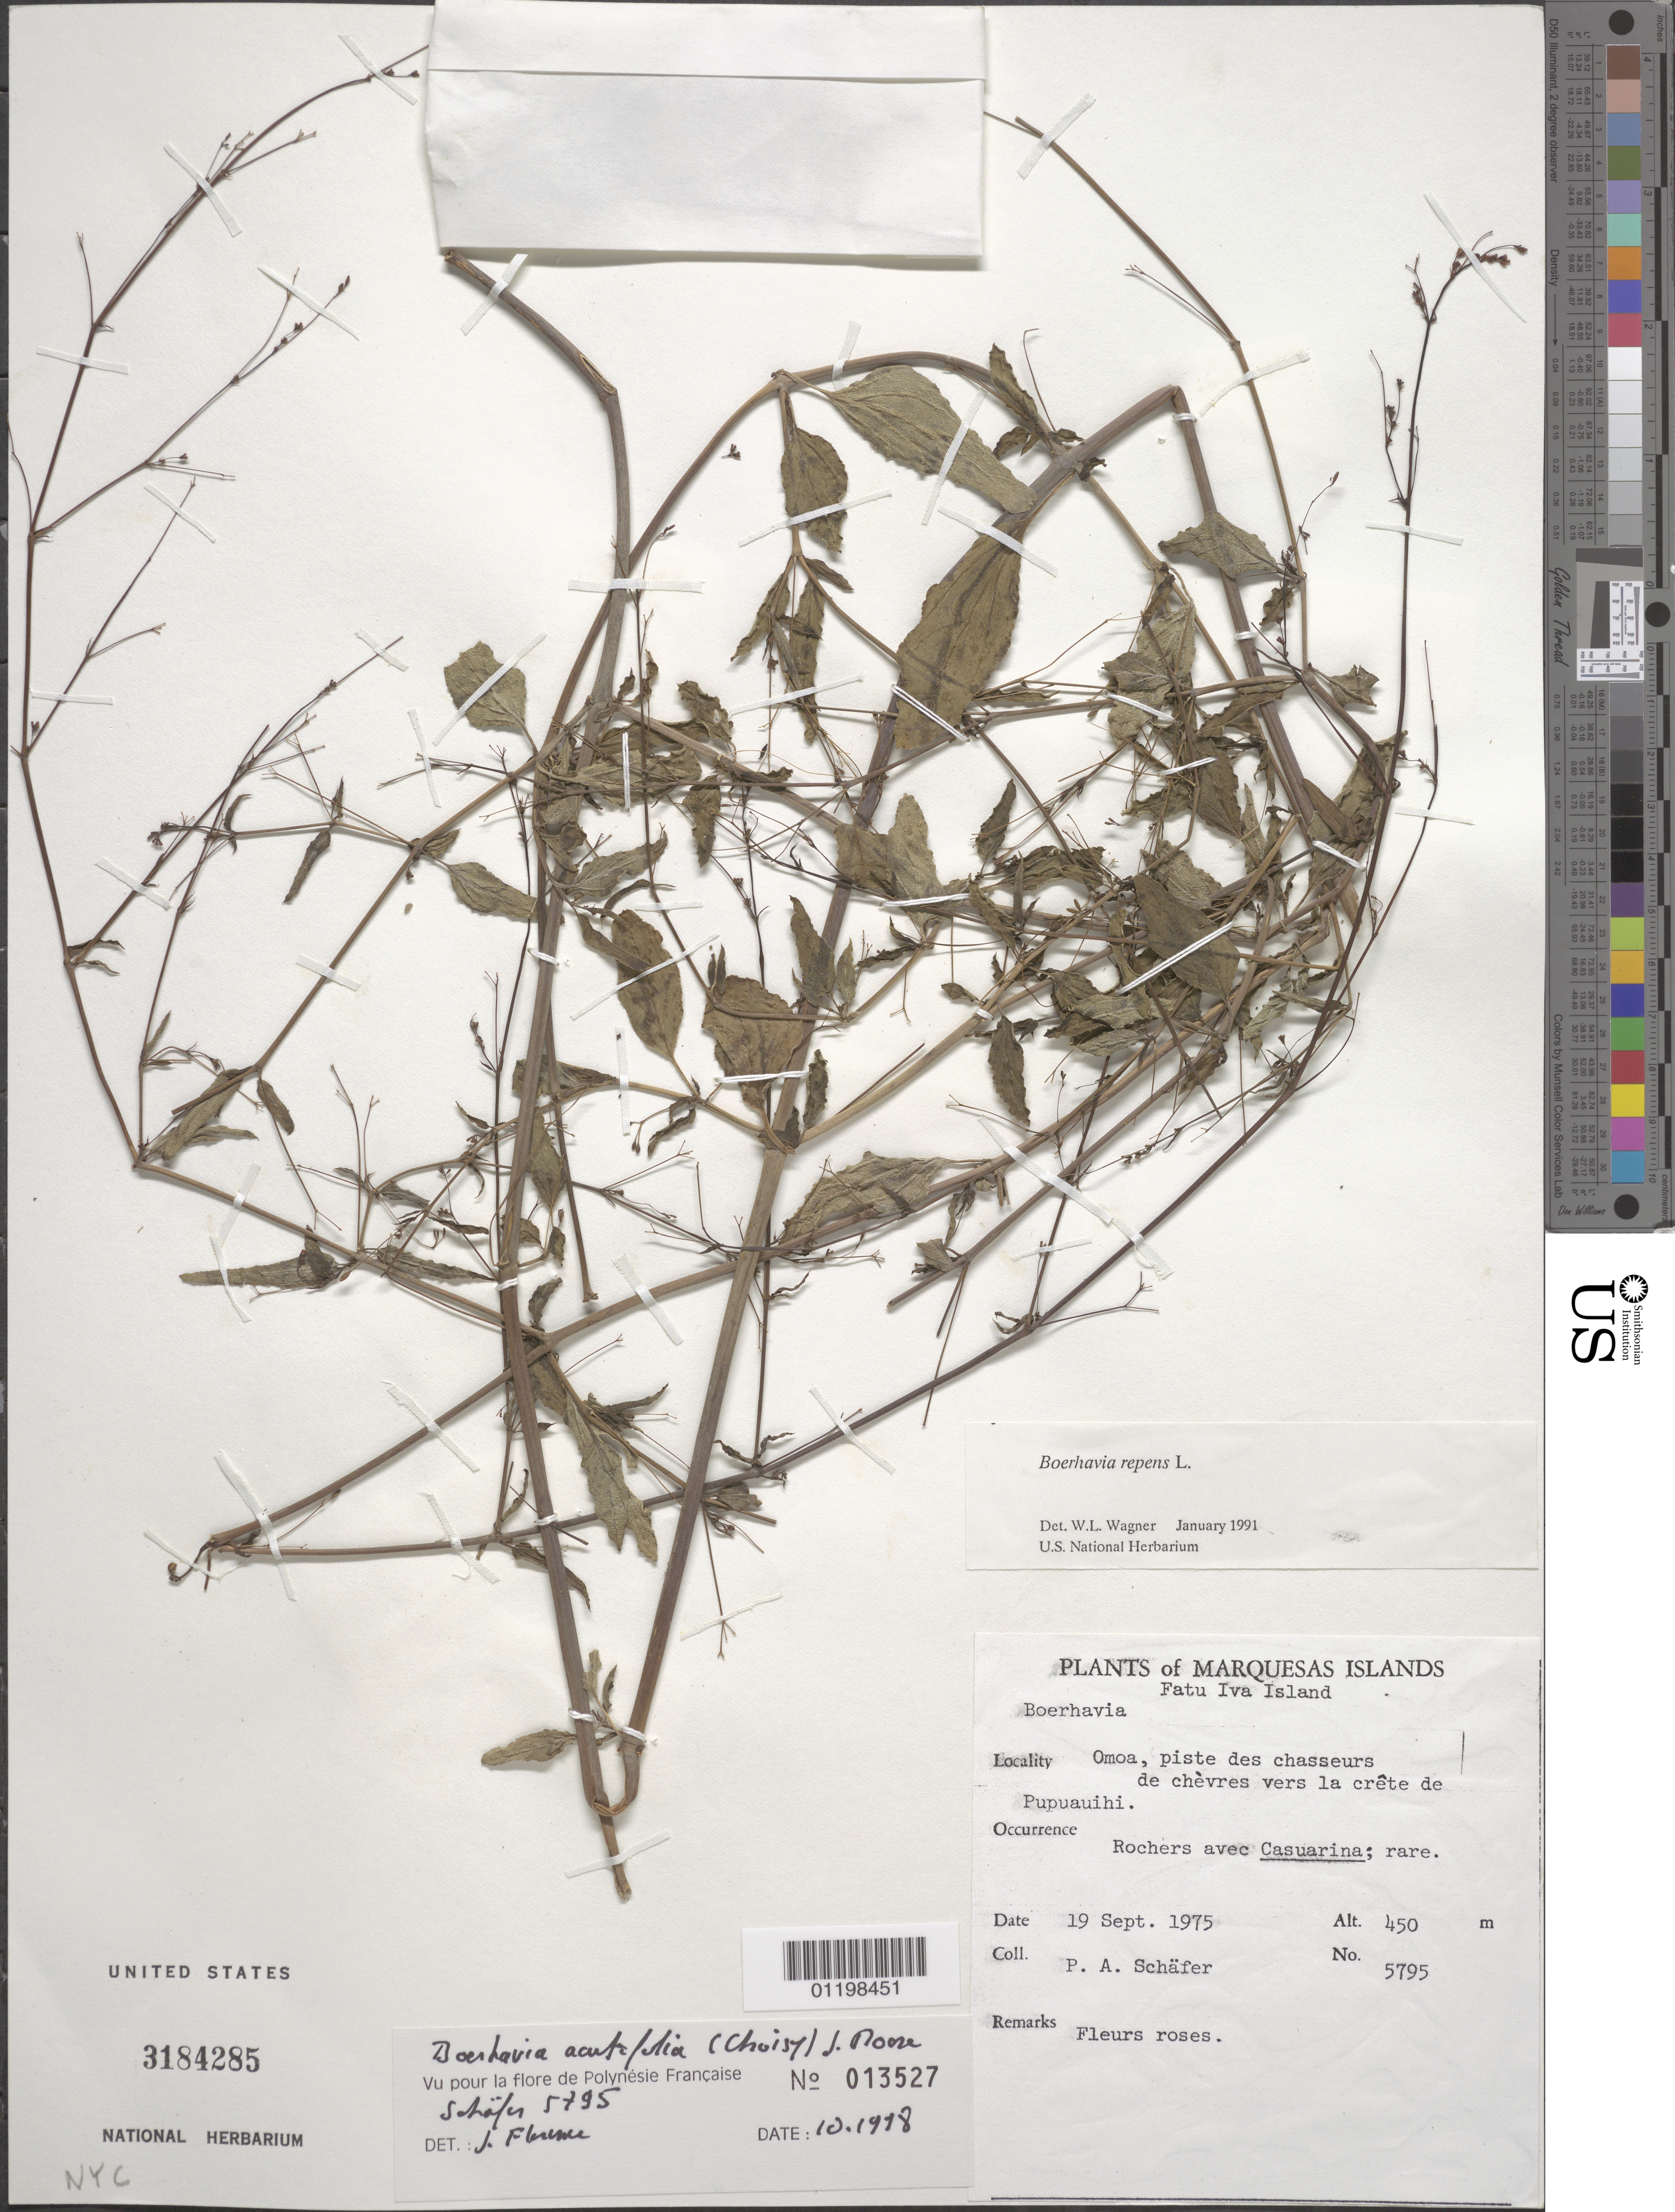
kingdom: Plantae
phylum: Tracheophyta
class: Magnoliopsida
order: Caryophyllales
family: Nyctaginaceae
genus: Boerhavia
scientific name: Boerhavia acutifolia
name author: (Choisy) J.W. Moore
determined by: Florence, J.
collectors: P. A. Schäfer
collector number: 5795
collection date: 1975-09-19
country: French Polynesia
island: Fatu Hiva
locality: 'Omo'a, pîste des chasseurs de chèvres vers la crête de Pupuauihi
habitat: Rochers avec Casuarina, rare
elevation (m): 450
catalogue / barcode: US 3184285